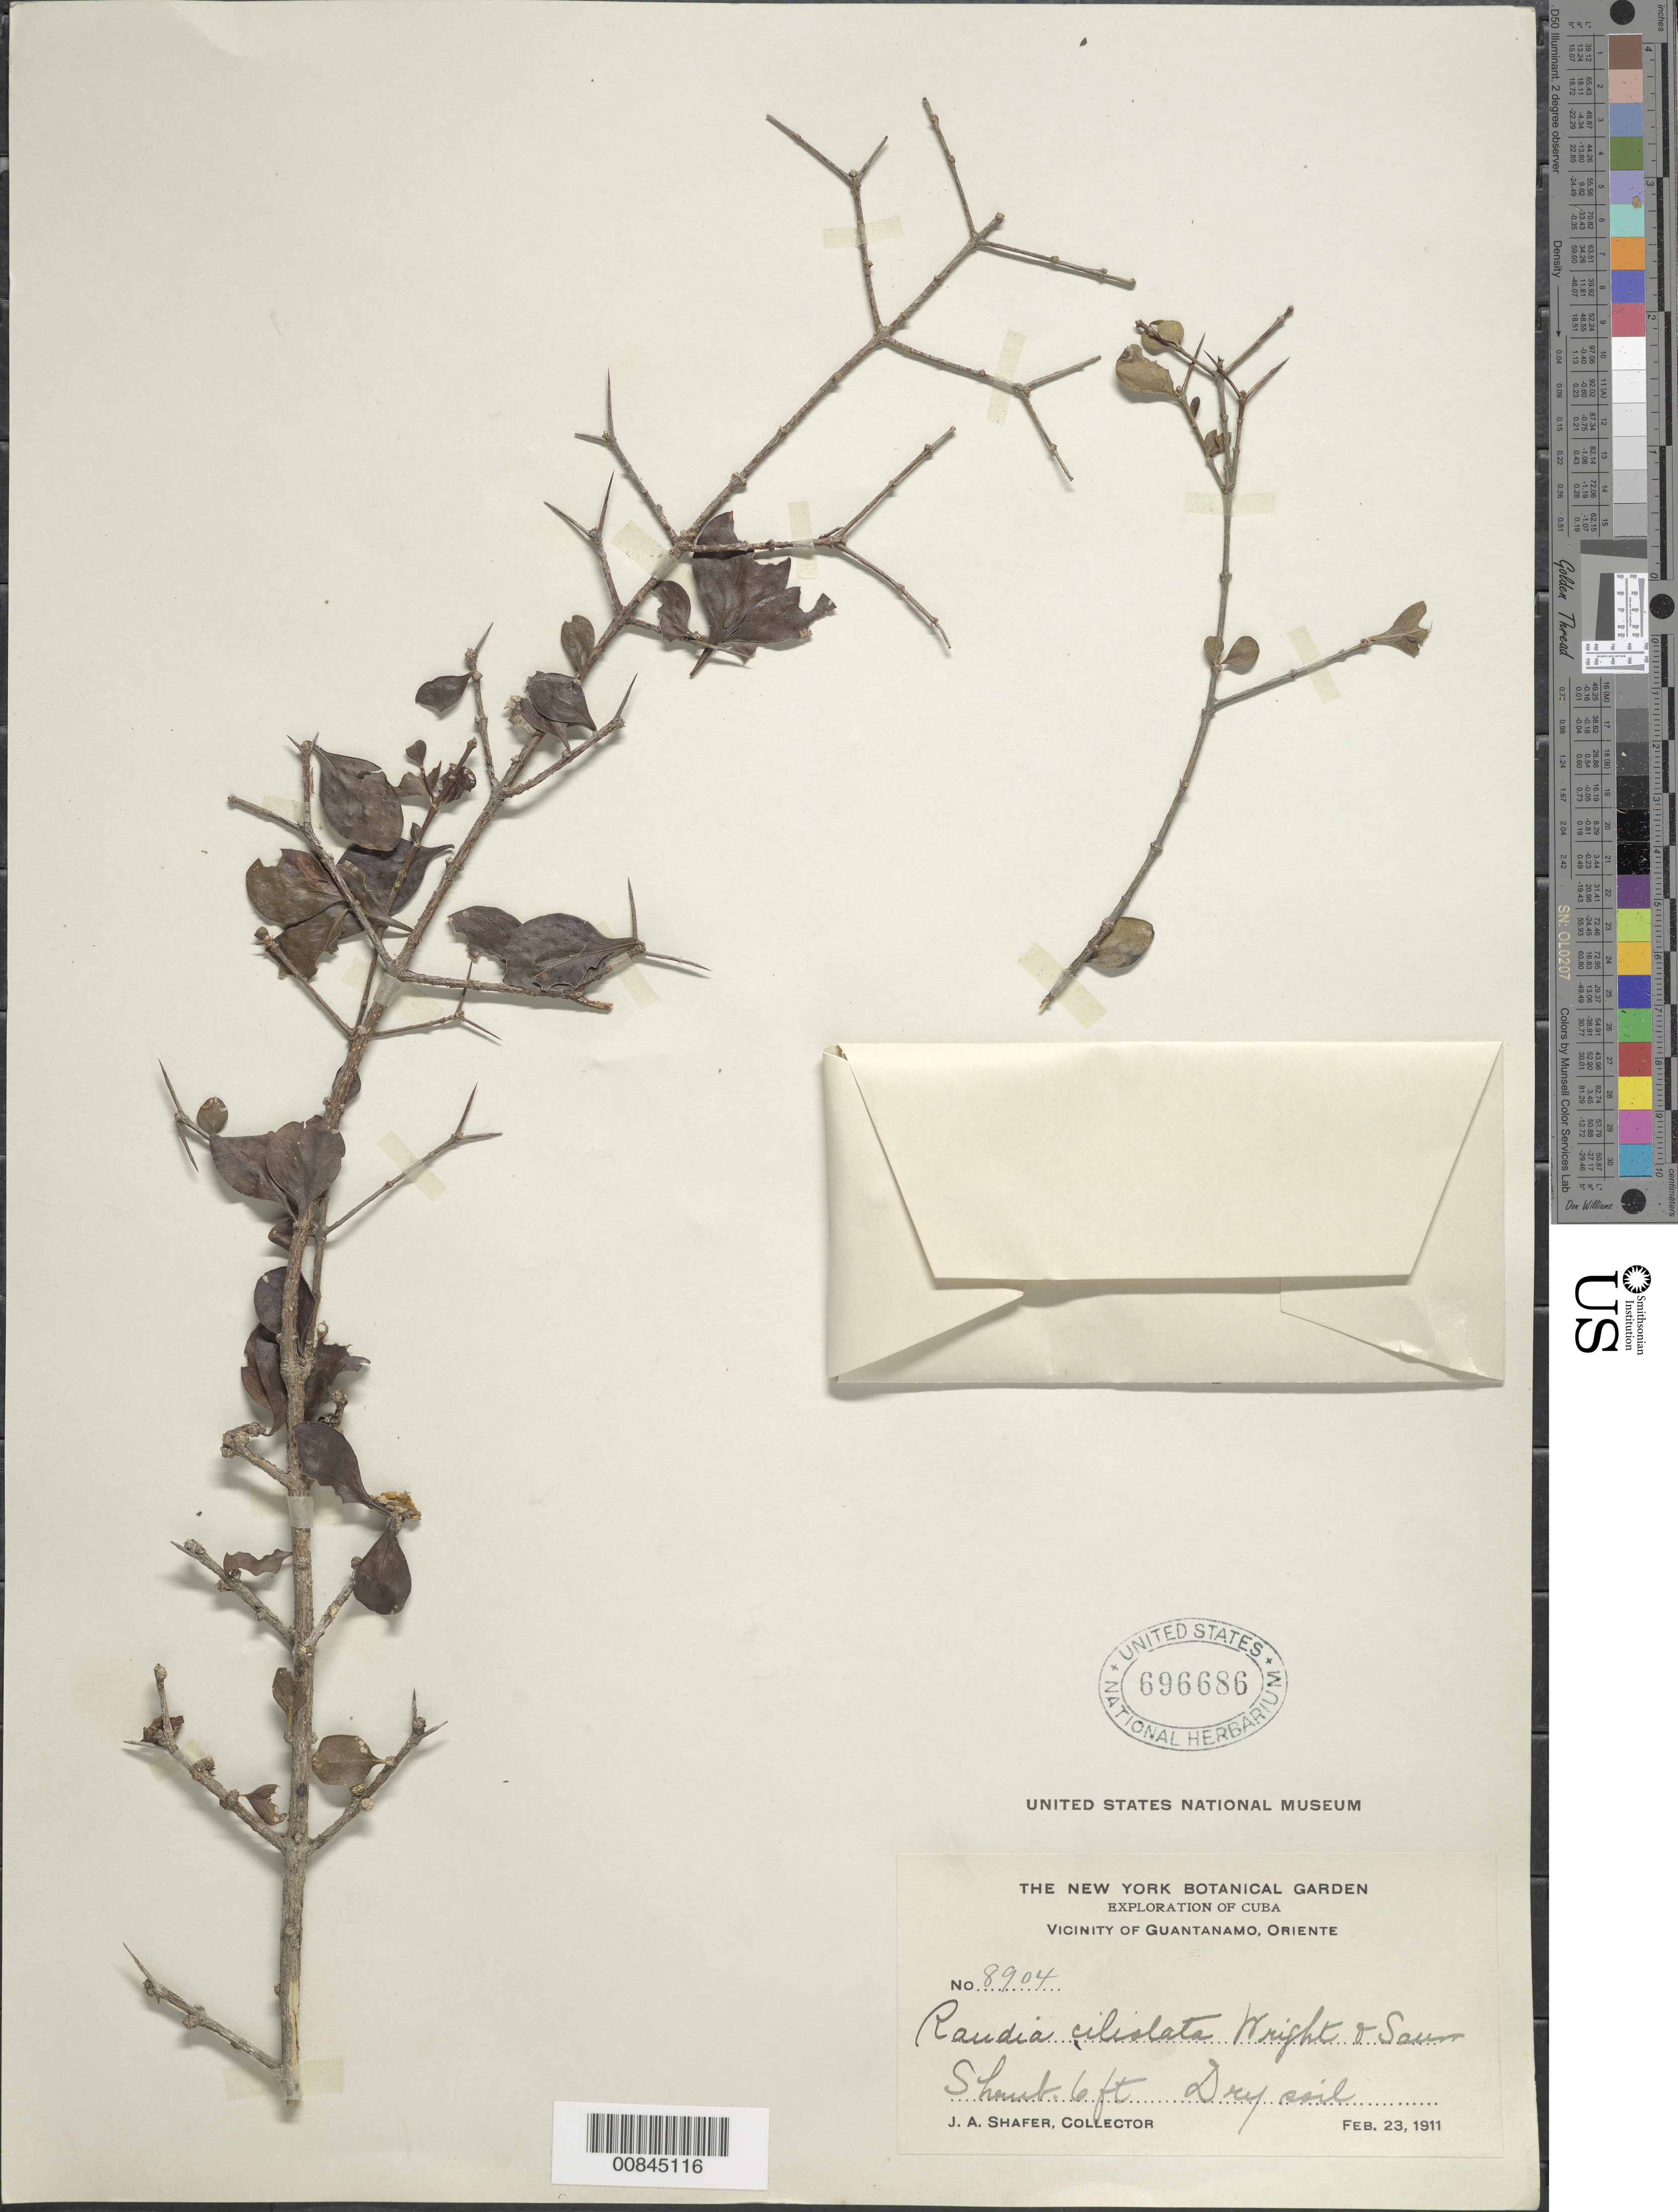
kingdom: Plantae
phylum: Tracheophyta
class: Magnoliopsida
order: Gentianales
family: Rubiaceae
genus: Randia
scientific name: Randia ciliolata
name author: C. Wright in Sauvalle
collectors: J. A. Shafer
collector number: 8904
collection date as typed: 23 Feb 1911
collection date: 1911-02-23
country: Cuba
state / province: Oriente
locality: Guantanamo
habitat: Dry soil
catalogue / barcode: US 696686